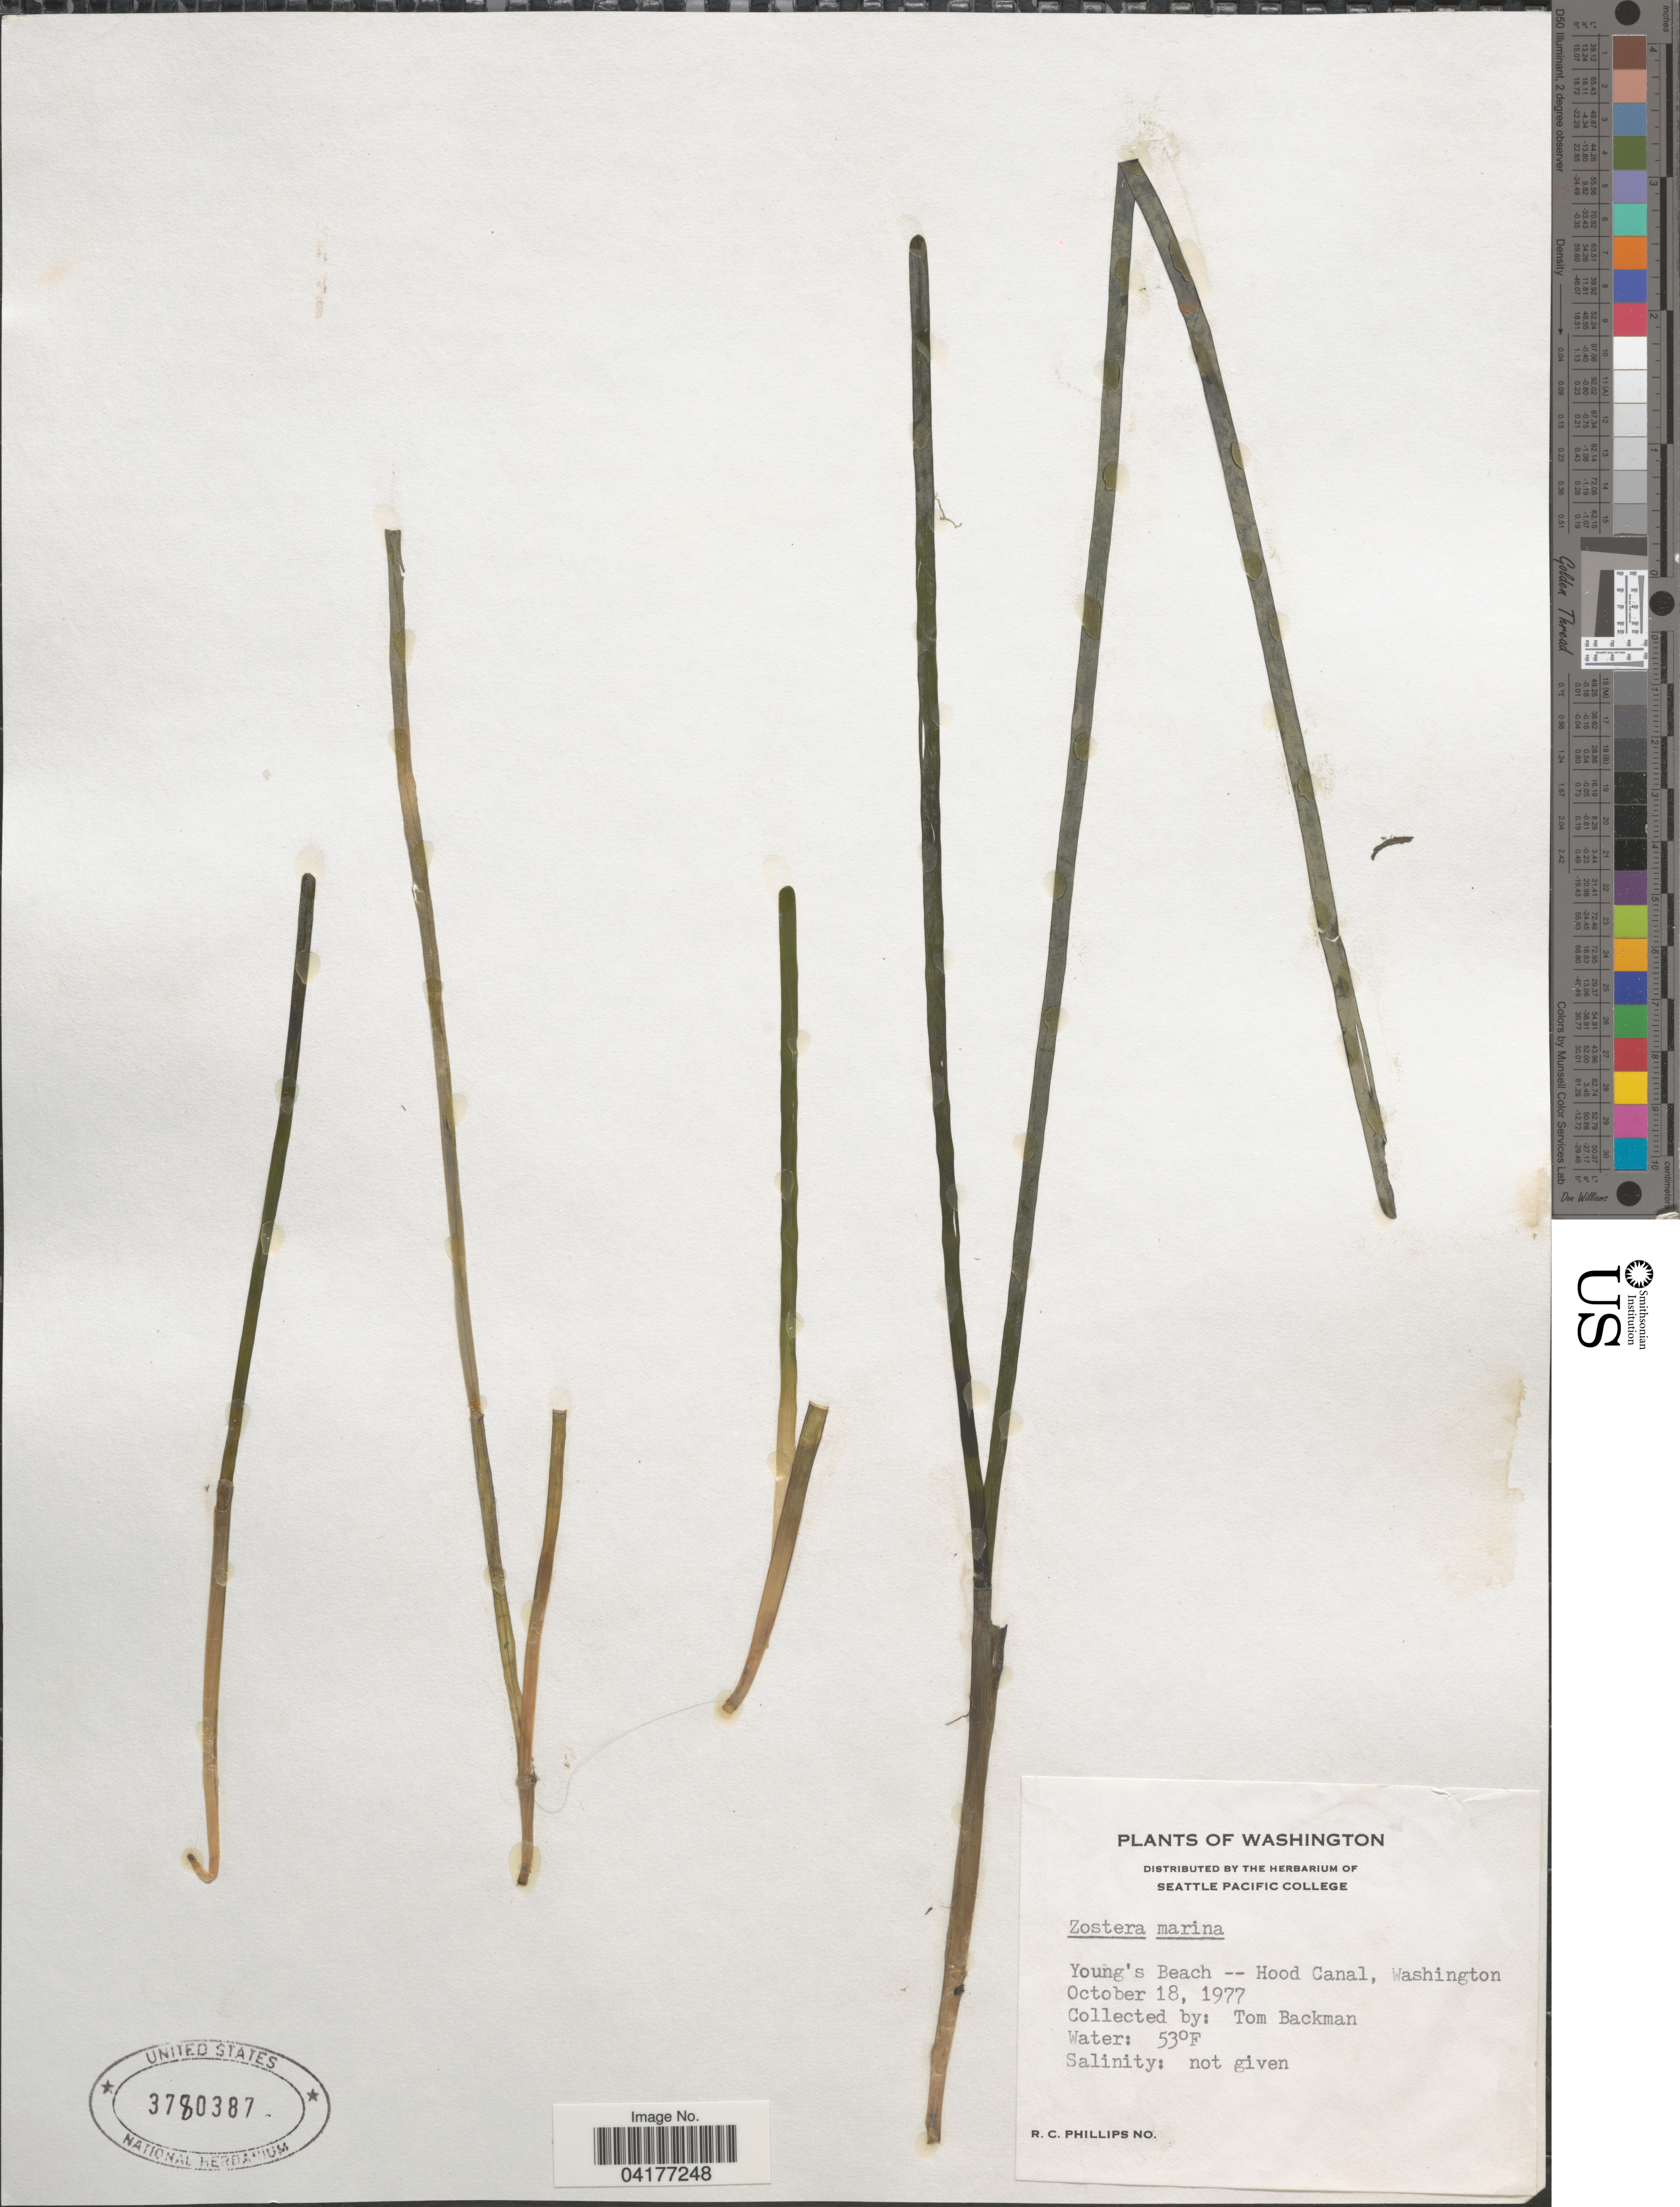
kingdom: Plantae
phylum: Tracheophyta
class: Liliopsida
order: Alismatales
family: Zosteraceae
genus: Zostera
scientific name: Zostera marina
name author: L.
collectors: T. Bachman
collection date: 1977-10-18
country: United States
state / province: Washington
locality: Young's Beach -- Hood Canal.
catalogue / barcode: US 3780387